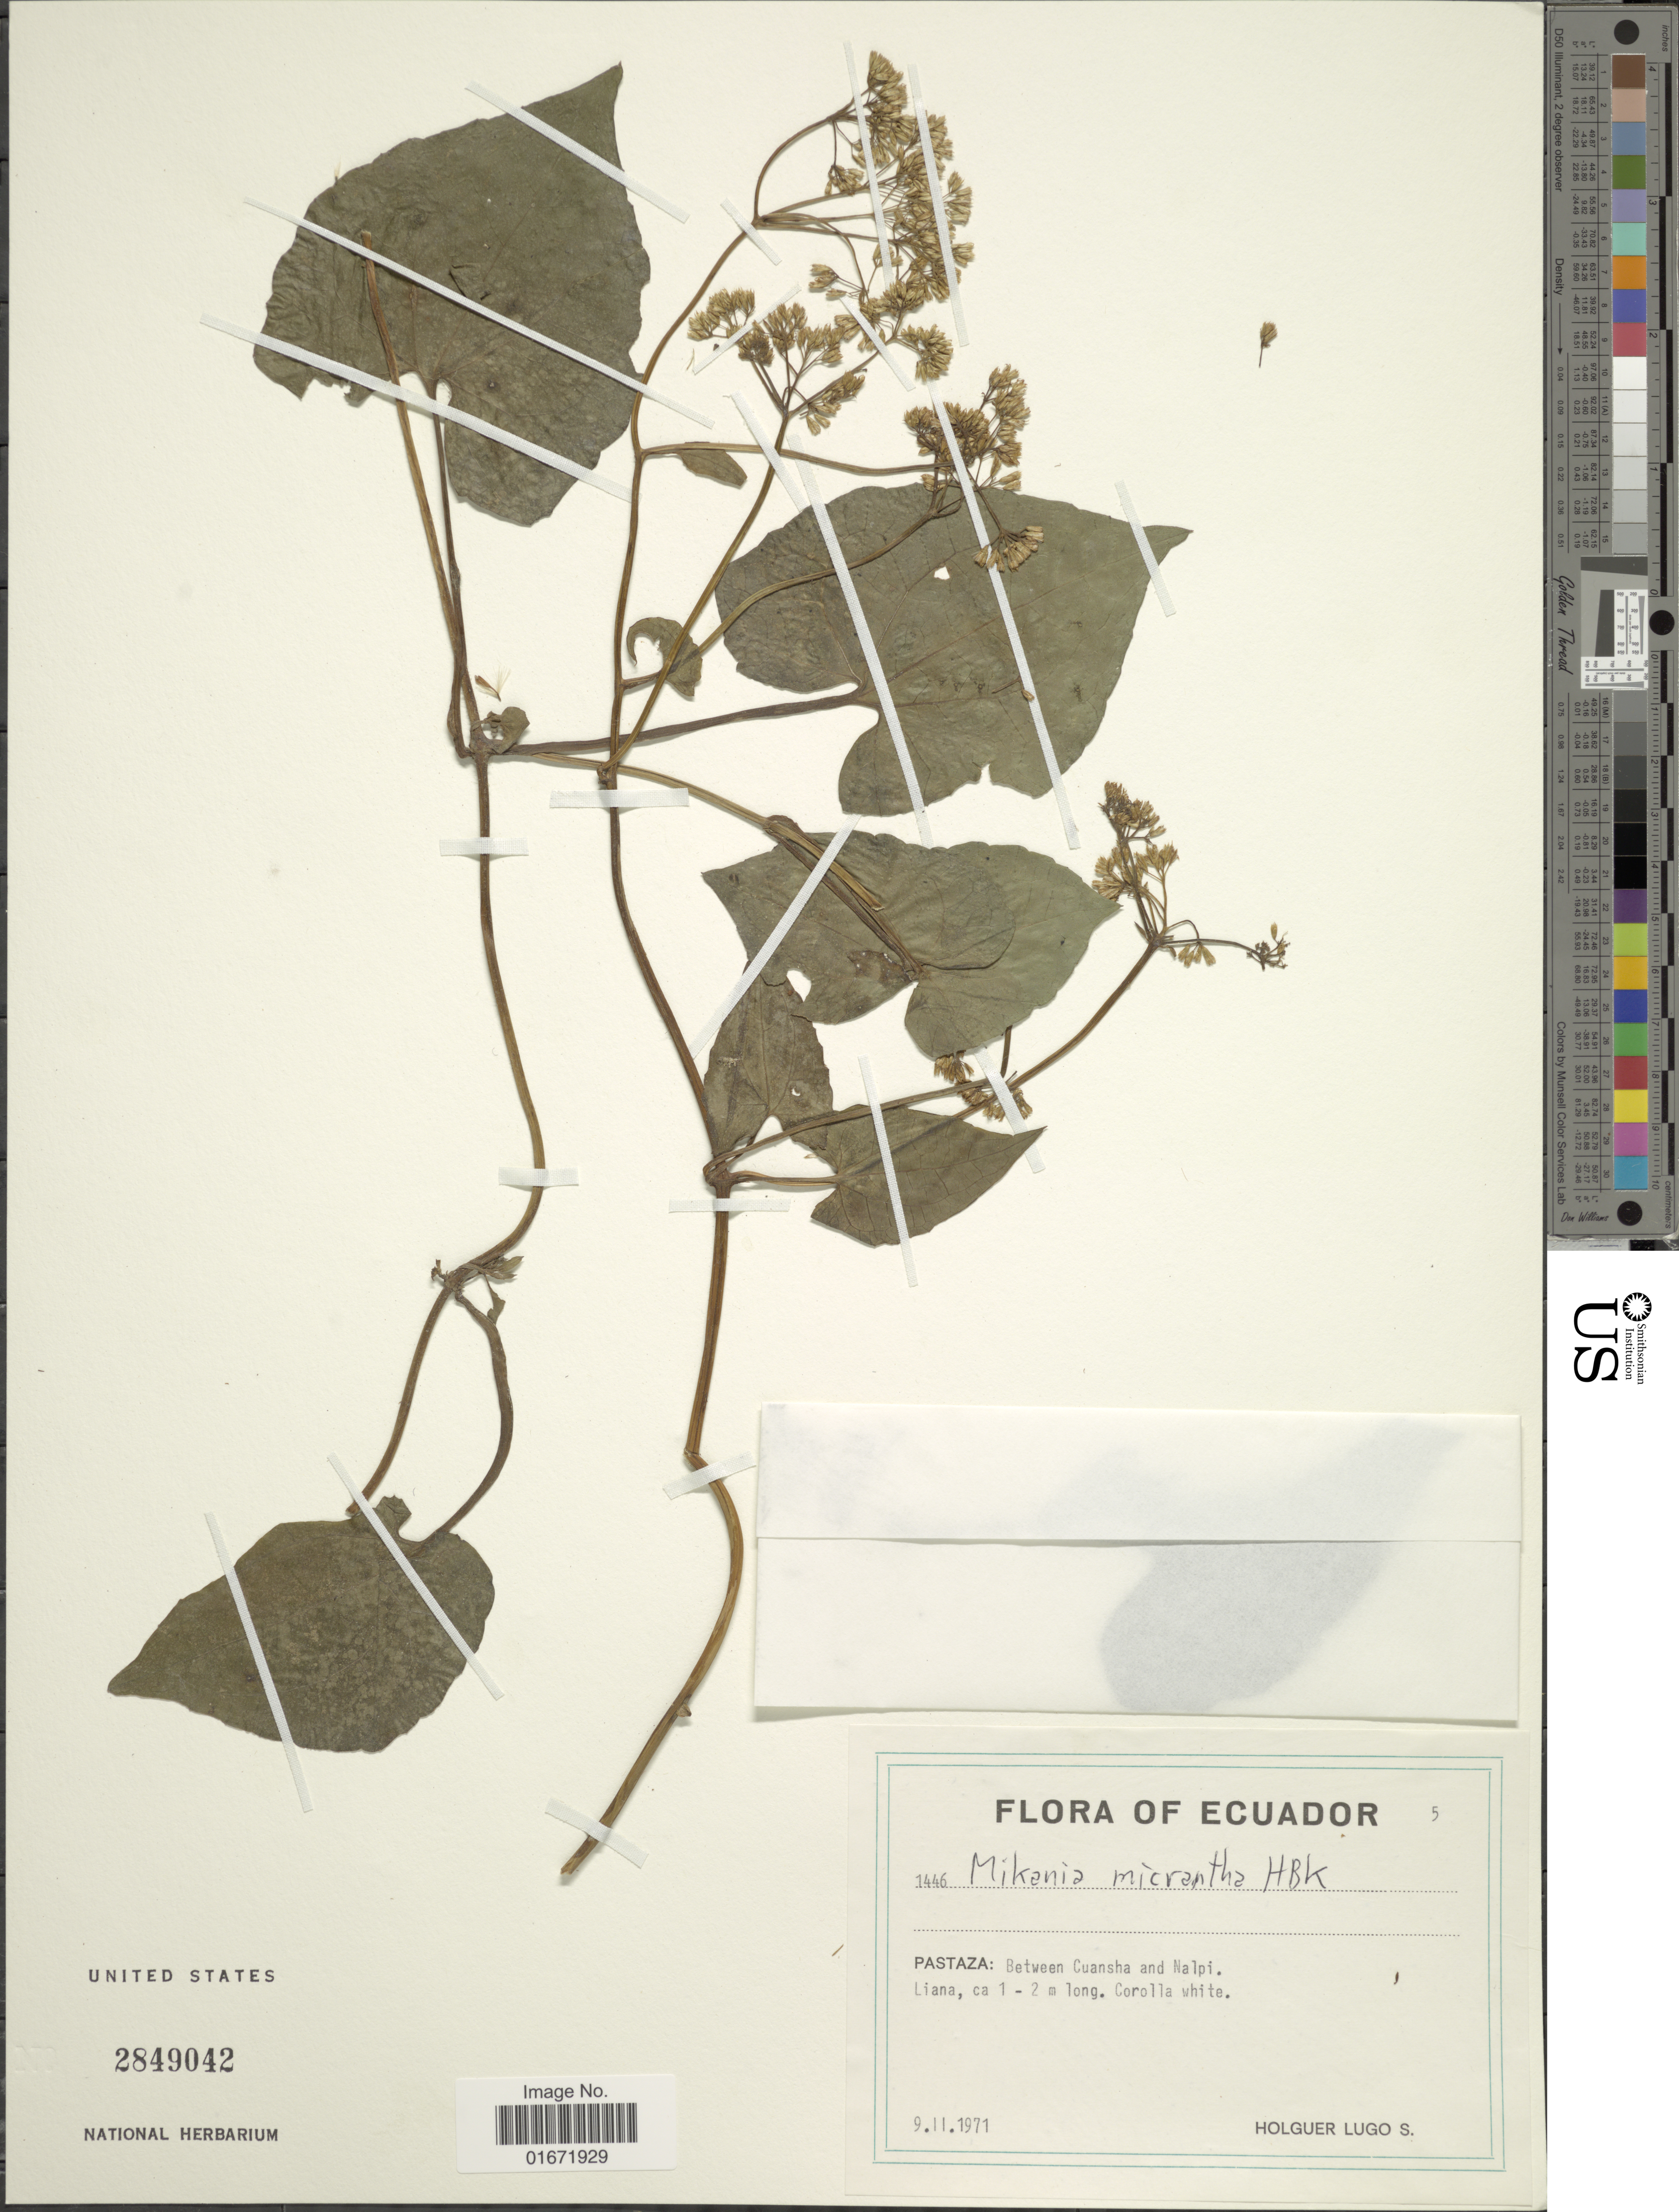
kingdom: Plantae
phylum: Tracheophyta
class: Magnoliopsida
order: Asterales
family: Asteraceae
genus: Mikania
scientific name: Mikania micrantha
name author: Kunth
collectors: H. Lugo S.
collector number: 1446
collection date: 1971-02-09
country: Ecuador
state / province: Pastaza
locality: Pastaza: Between Cuansha and Nalpi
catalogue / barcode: US 2849042